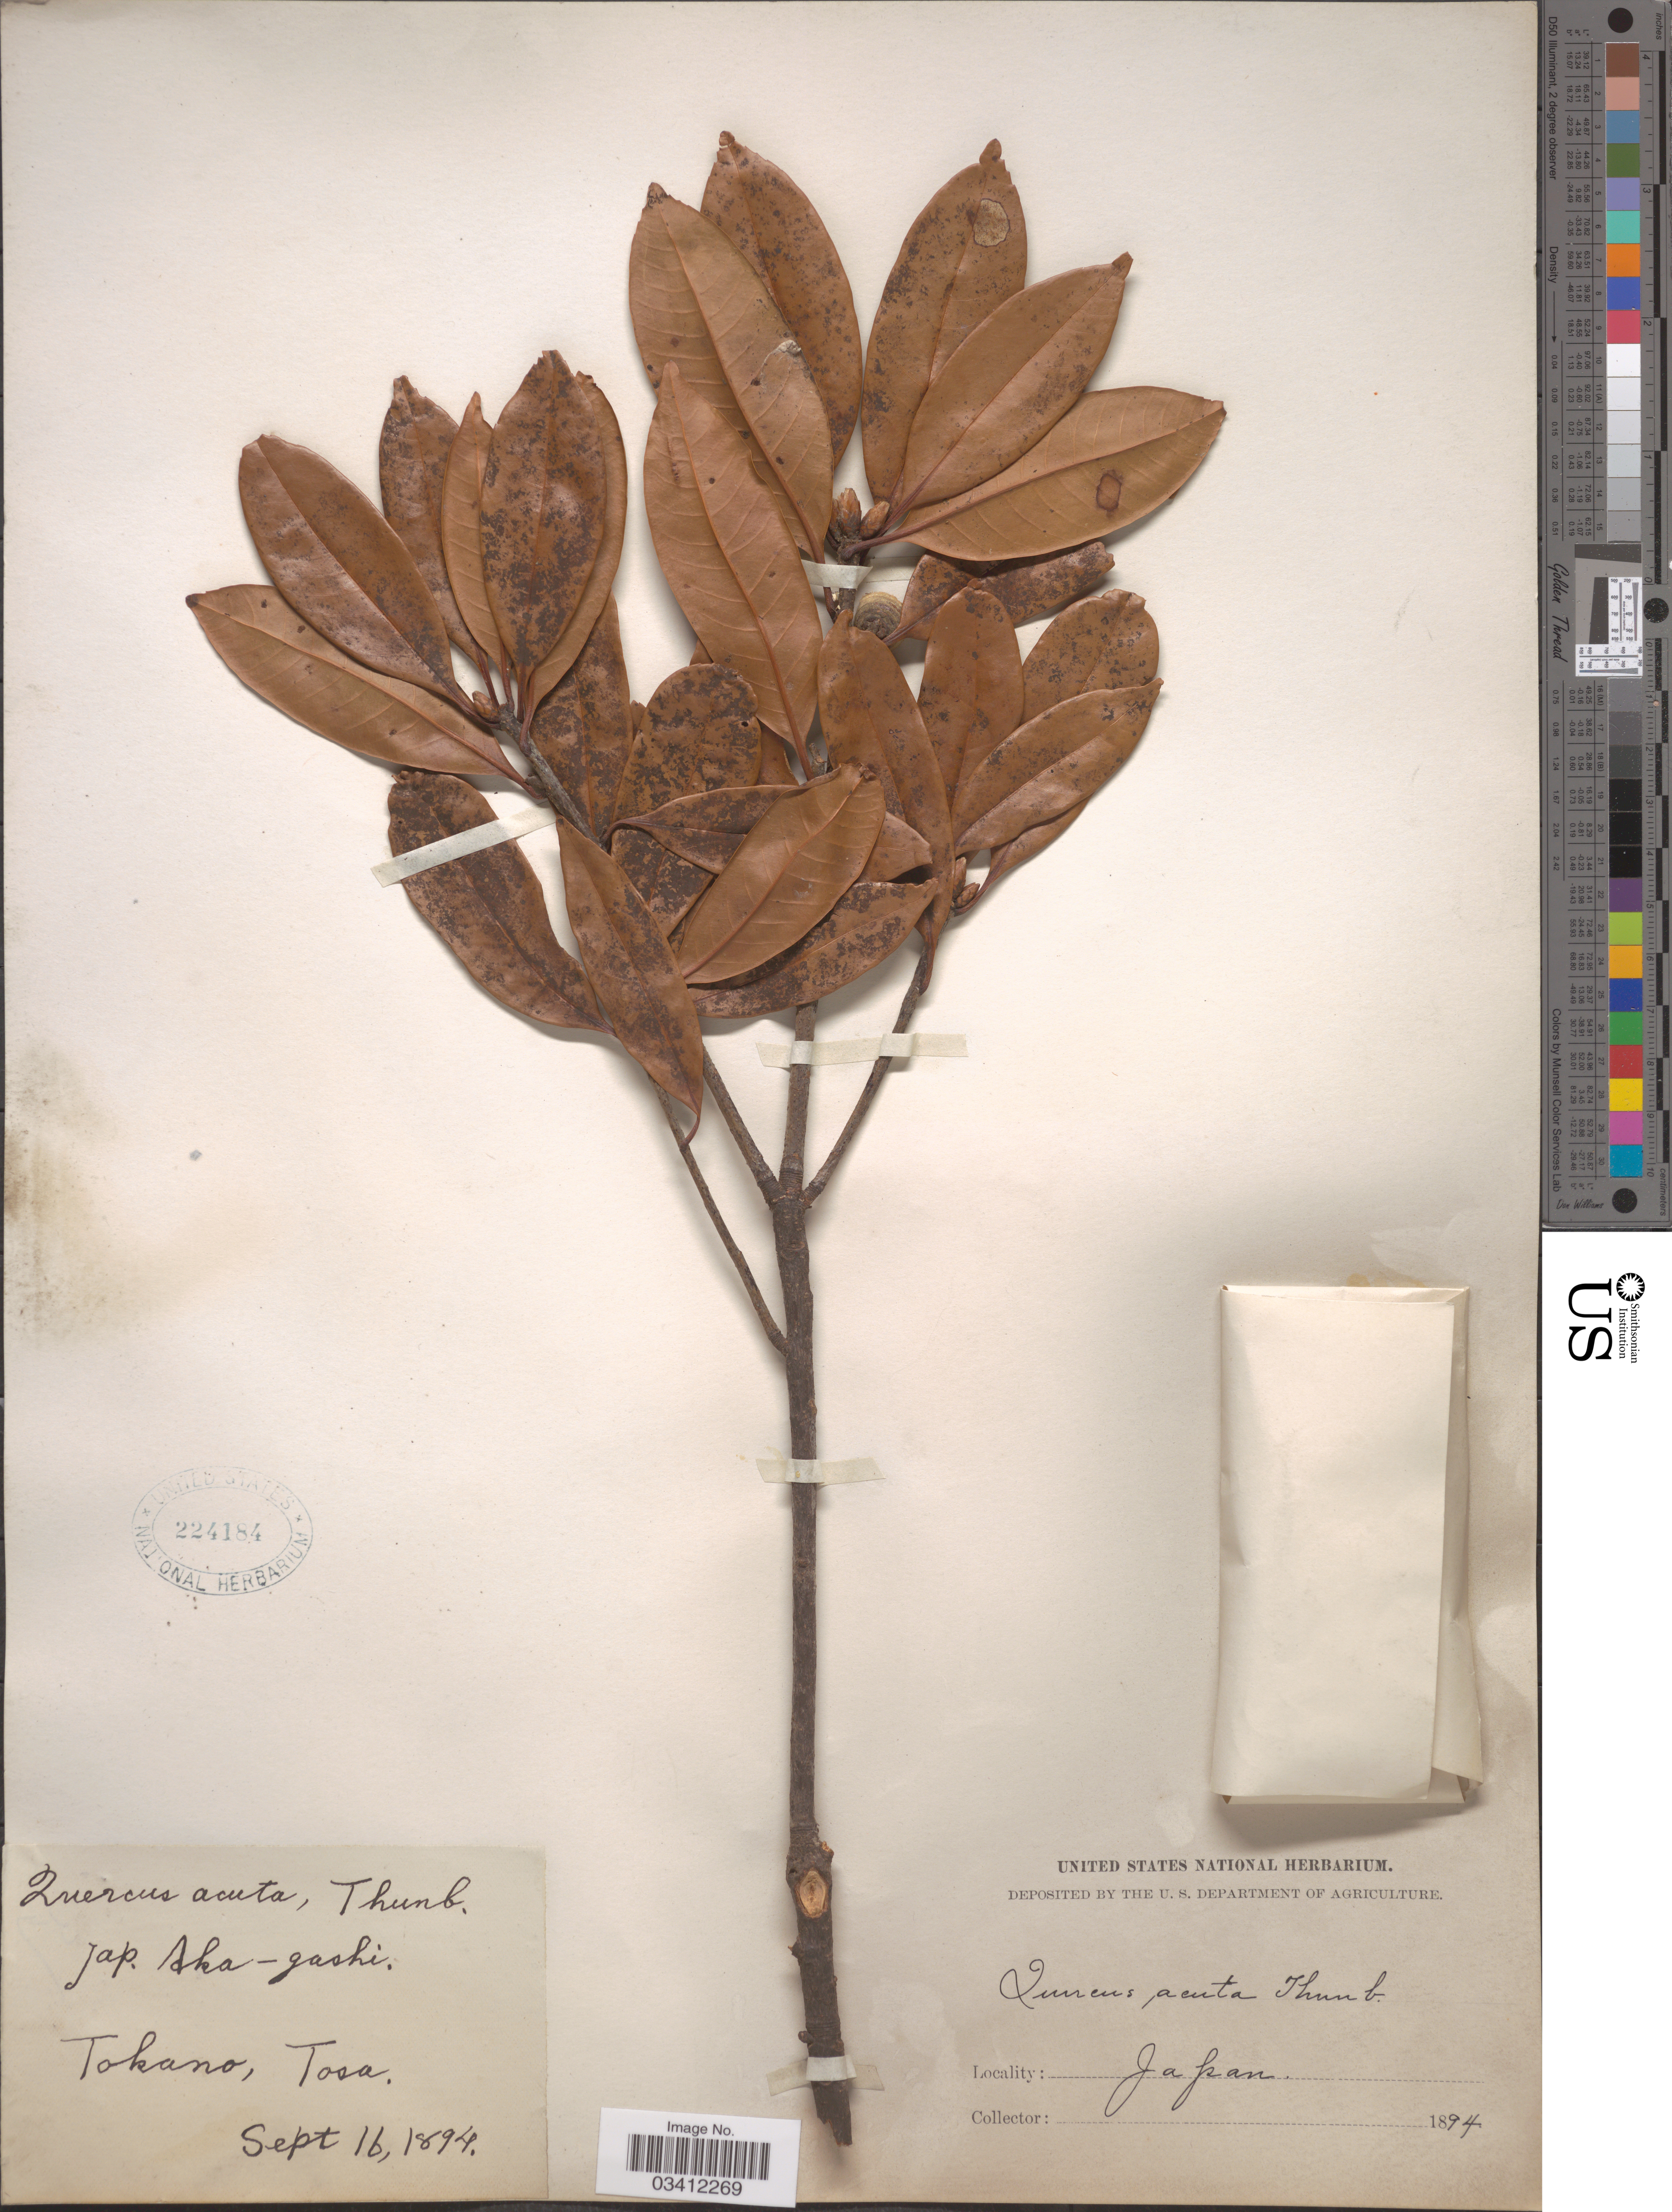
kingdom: Plantae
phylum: Tracheophyta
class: Magnoliopsida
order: Fagales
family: Fagaceae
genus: Quercus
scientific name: Quercus sessiliflora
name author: Salisb.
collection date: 1894-09-16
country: Japan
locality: Tokano, Tosa.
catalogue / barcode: US 224184